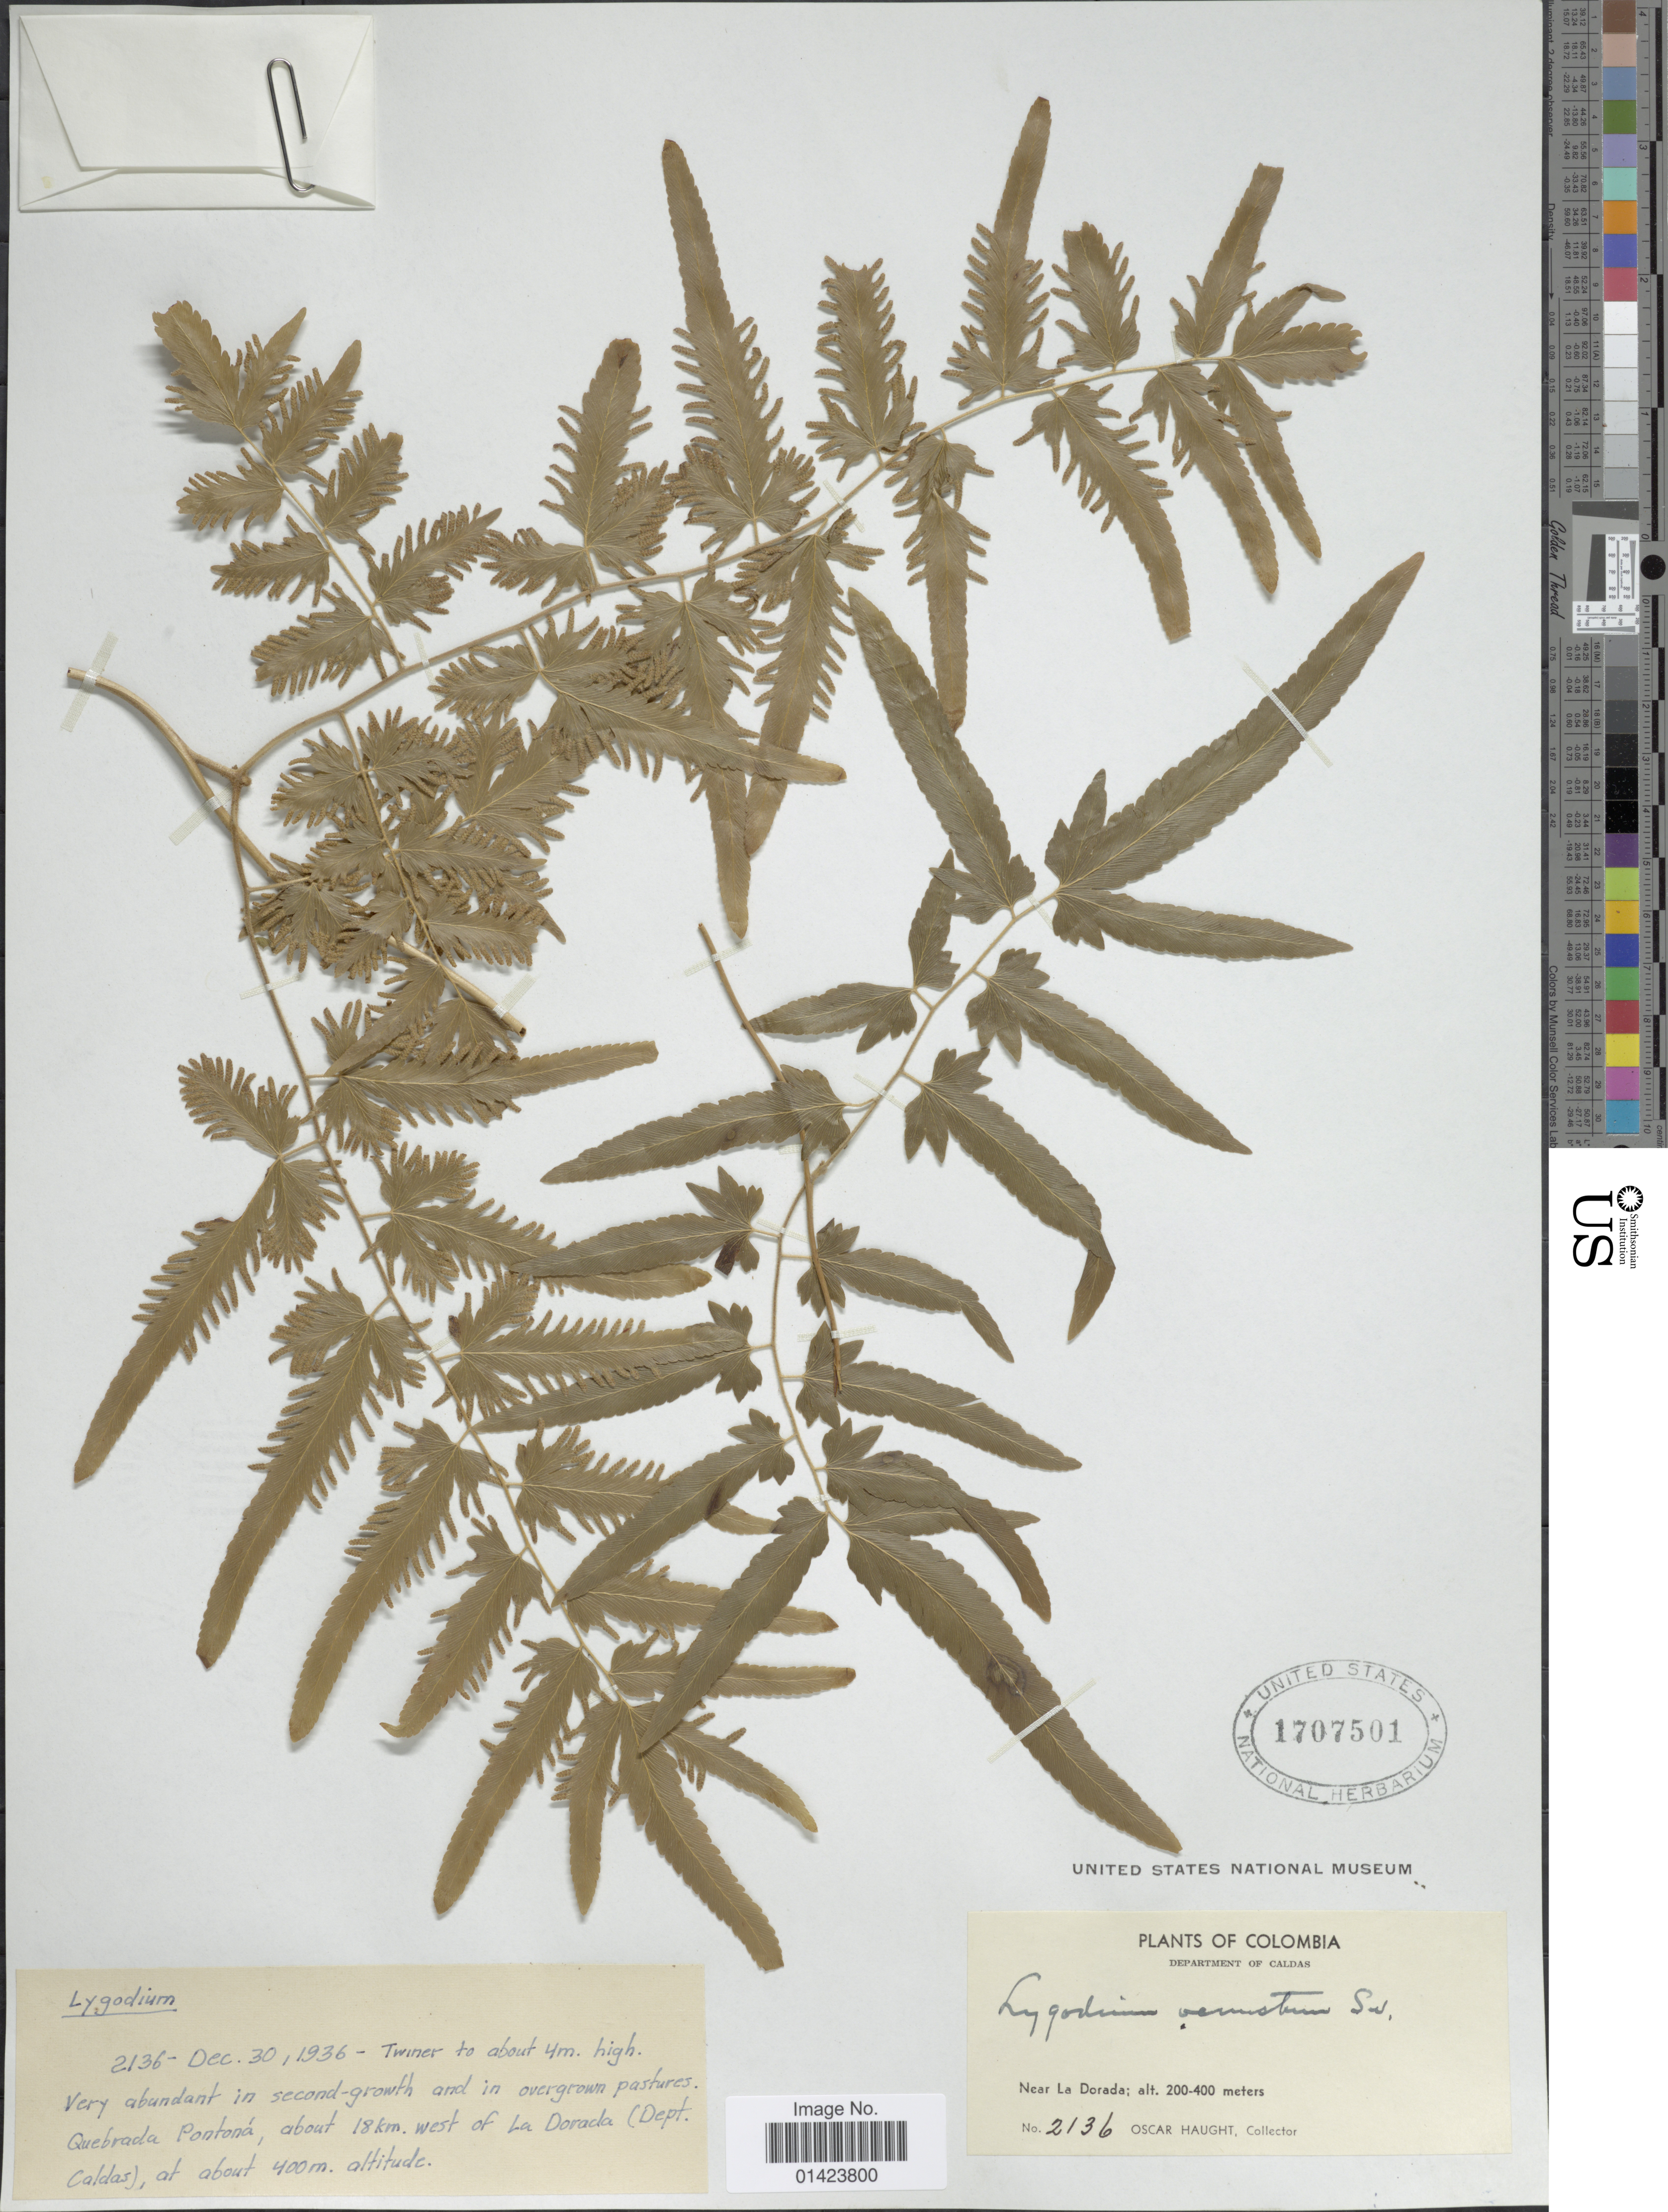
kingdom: Plantae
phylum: Tracheophyta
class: Polypodiopsida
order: Schizaeales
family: Lygodiaceae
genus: Lygodium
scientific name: Lygodium venustum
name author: Sw.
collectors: O. L. Haught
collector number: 2136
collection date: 1936-12-30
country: Colombia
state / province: Caldas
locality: Quebrada Pontoná, about 18 km west of La Dorada Dept. Caldas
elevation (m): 400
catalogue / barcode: US 1707501